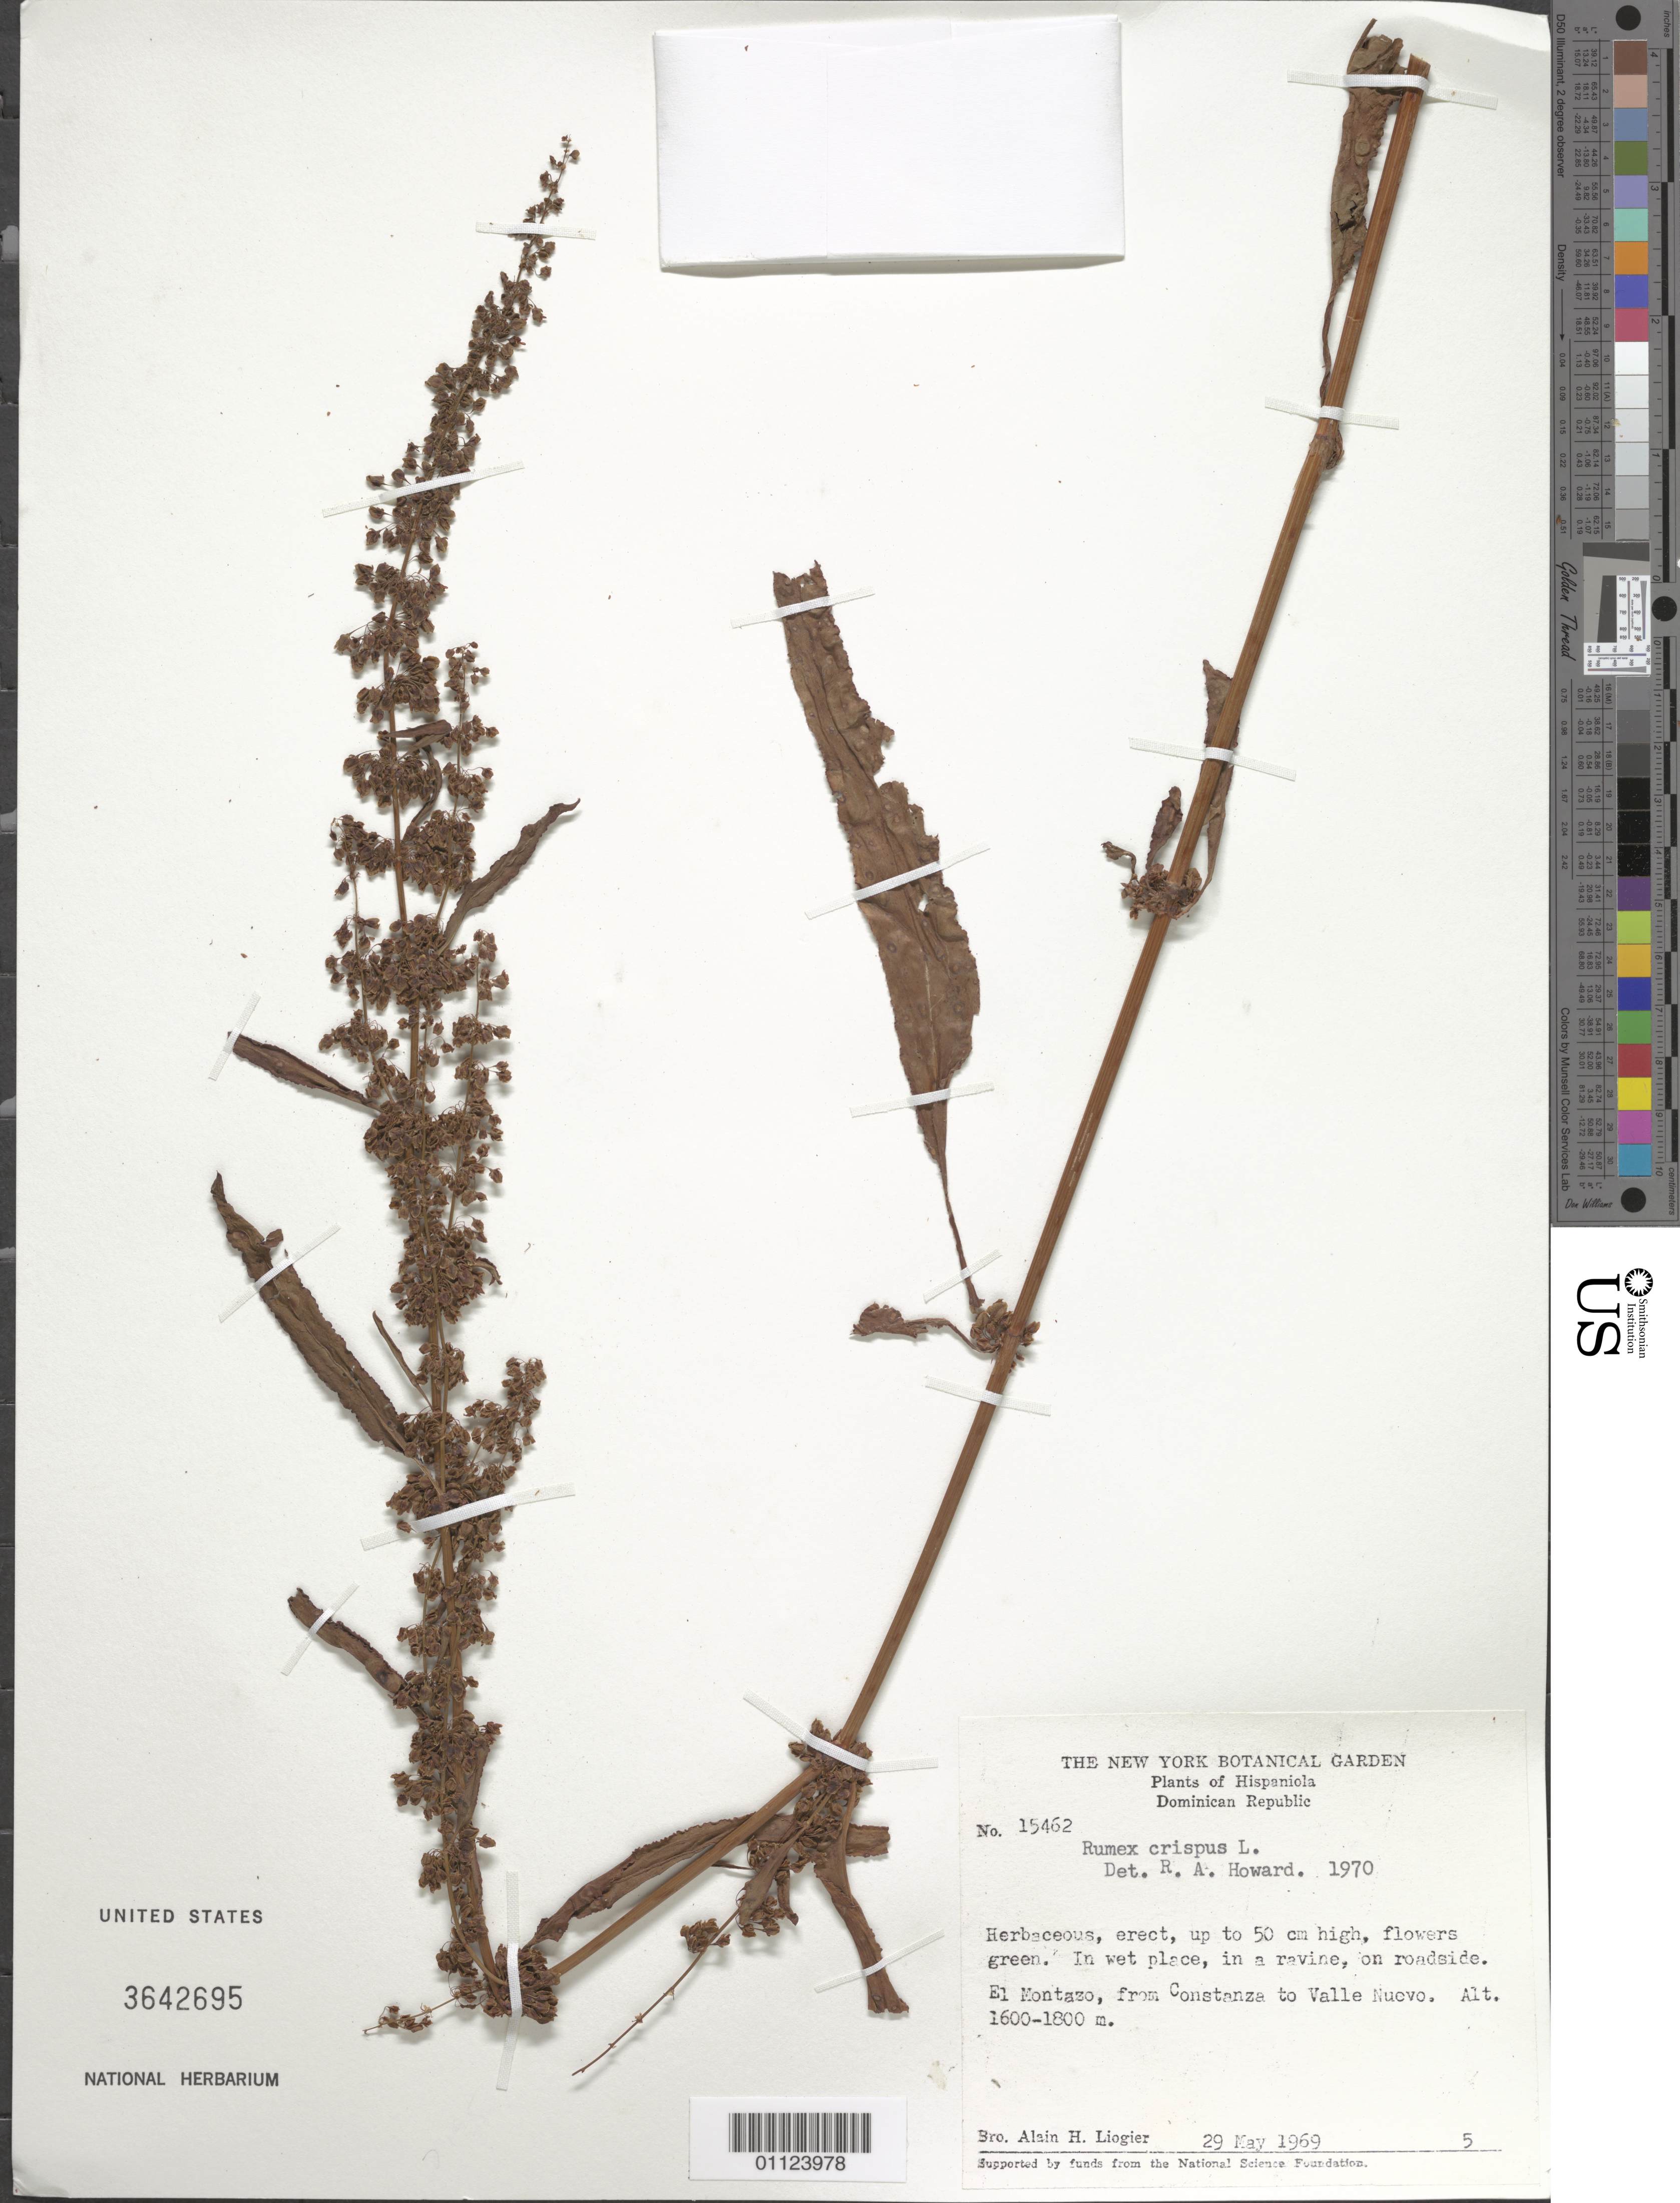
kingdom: Plantae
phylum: Tracheophyta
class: Magnoliopsida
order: Caryophyllales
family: Polygonaceae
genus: Rumex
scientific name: Rumex crispus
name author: L.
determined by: Howard, R. A.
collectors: A. H. Liogier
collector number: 15462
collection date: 1969-05-29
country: Dominican Republic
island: Hispaniola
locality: El Montazo, from Constanza to Valle Nuevo.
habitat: In wet place, in a ravine, on roadside.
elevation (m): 1600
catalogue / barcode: US 3642695